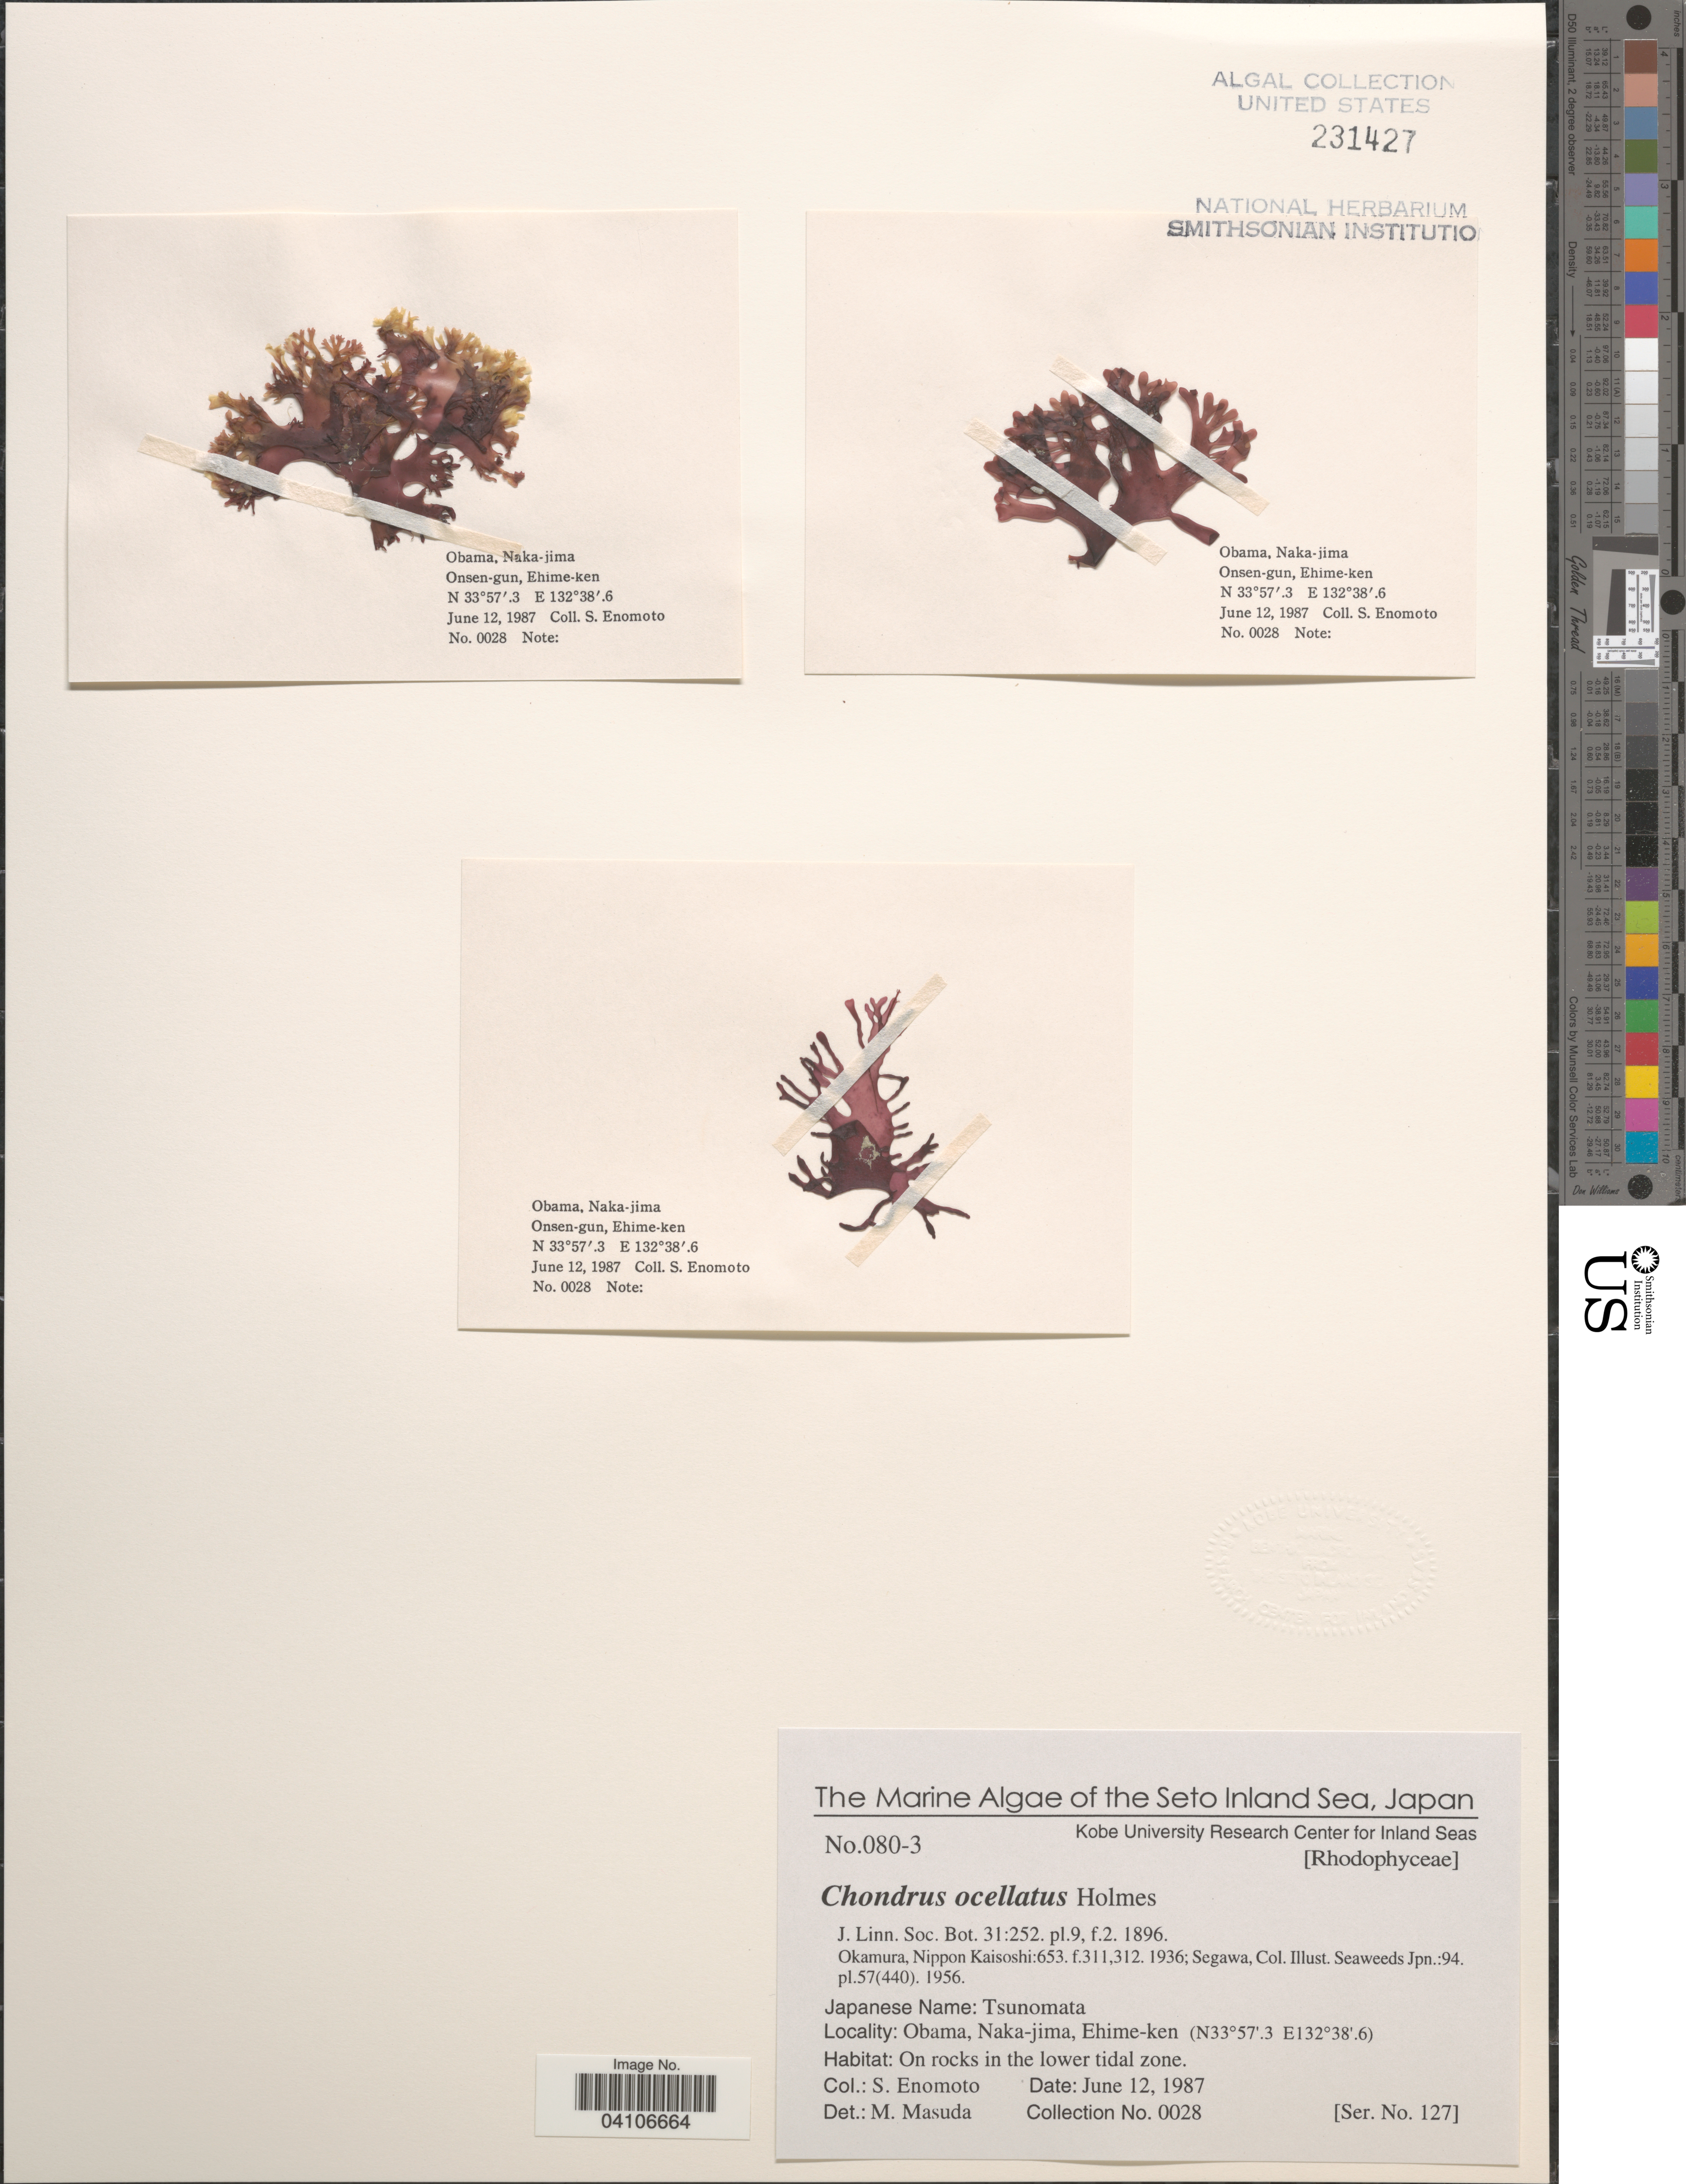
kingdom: Plantae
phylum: Rhodophyta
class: Florideophyceae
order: Gigartinales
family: Gigartinaceae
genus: Chondrus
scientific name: Chondrus ocellatus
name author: Holmes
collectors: S. Enomoto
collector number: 0028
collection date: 1987-06-12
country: Japan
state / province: Ehime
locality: The Seto Inland Sea. Obama-jima, Ehime-ken.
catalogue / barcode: US 231427